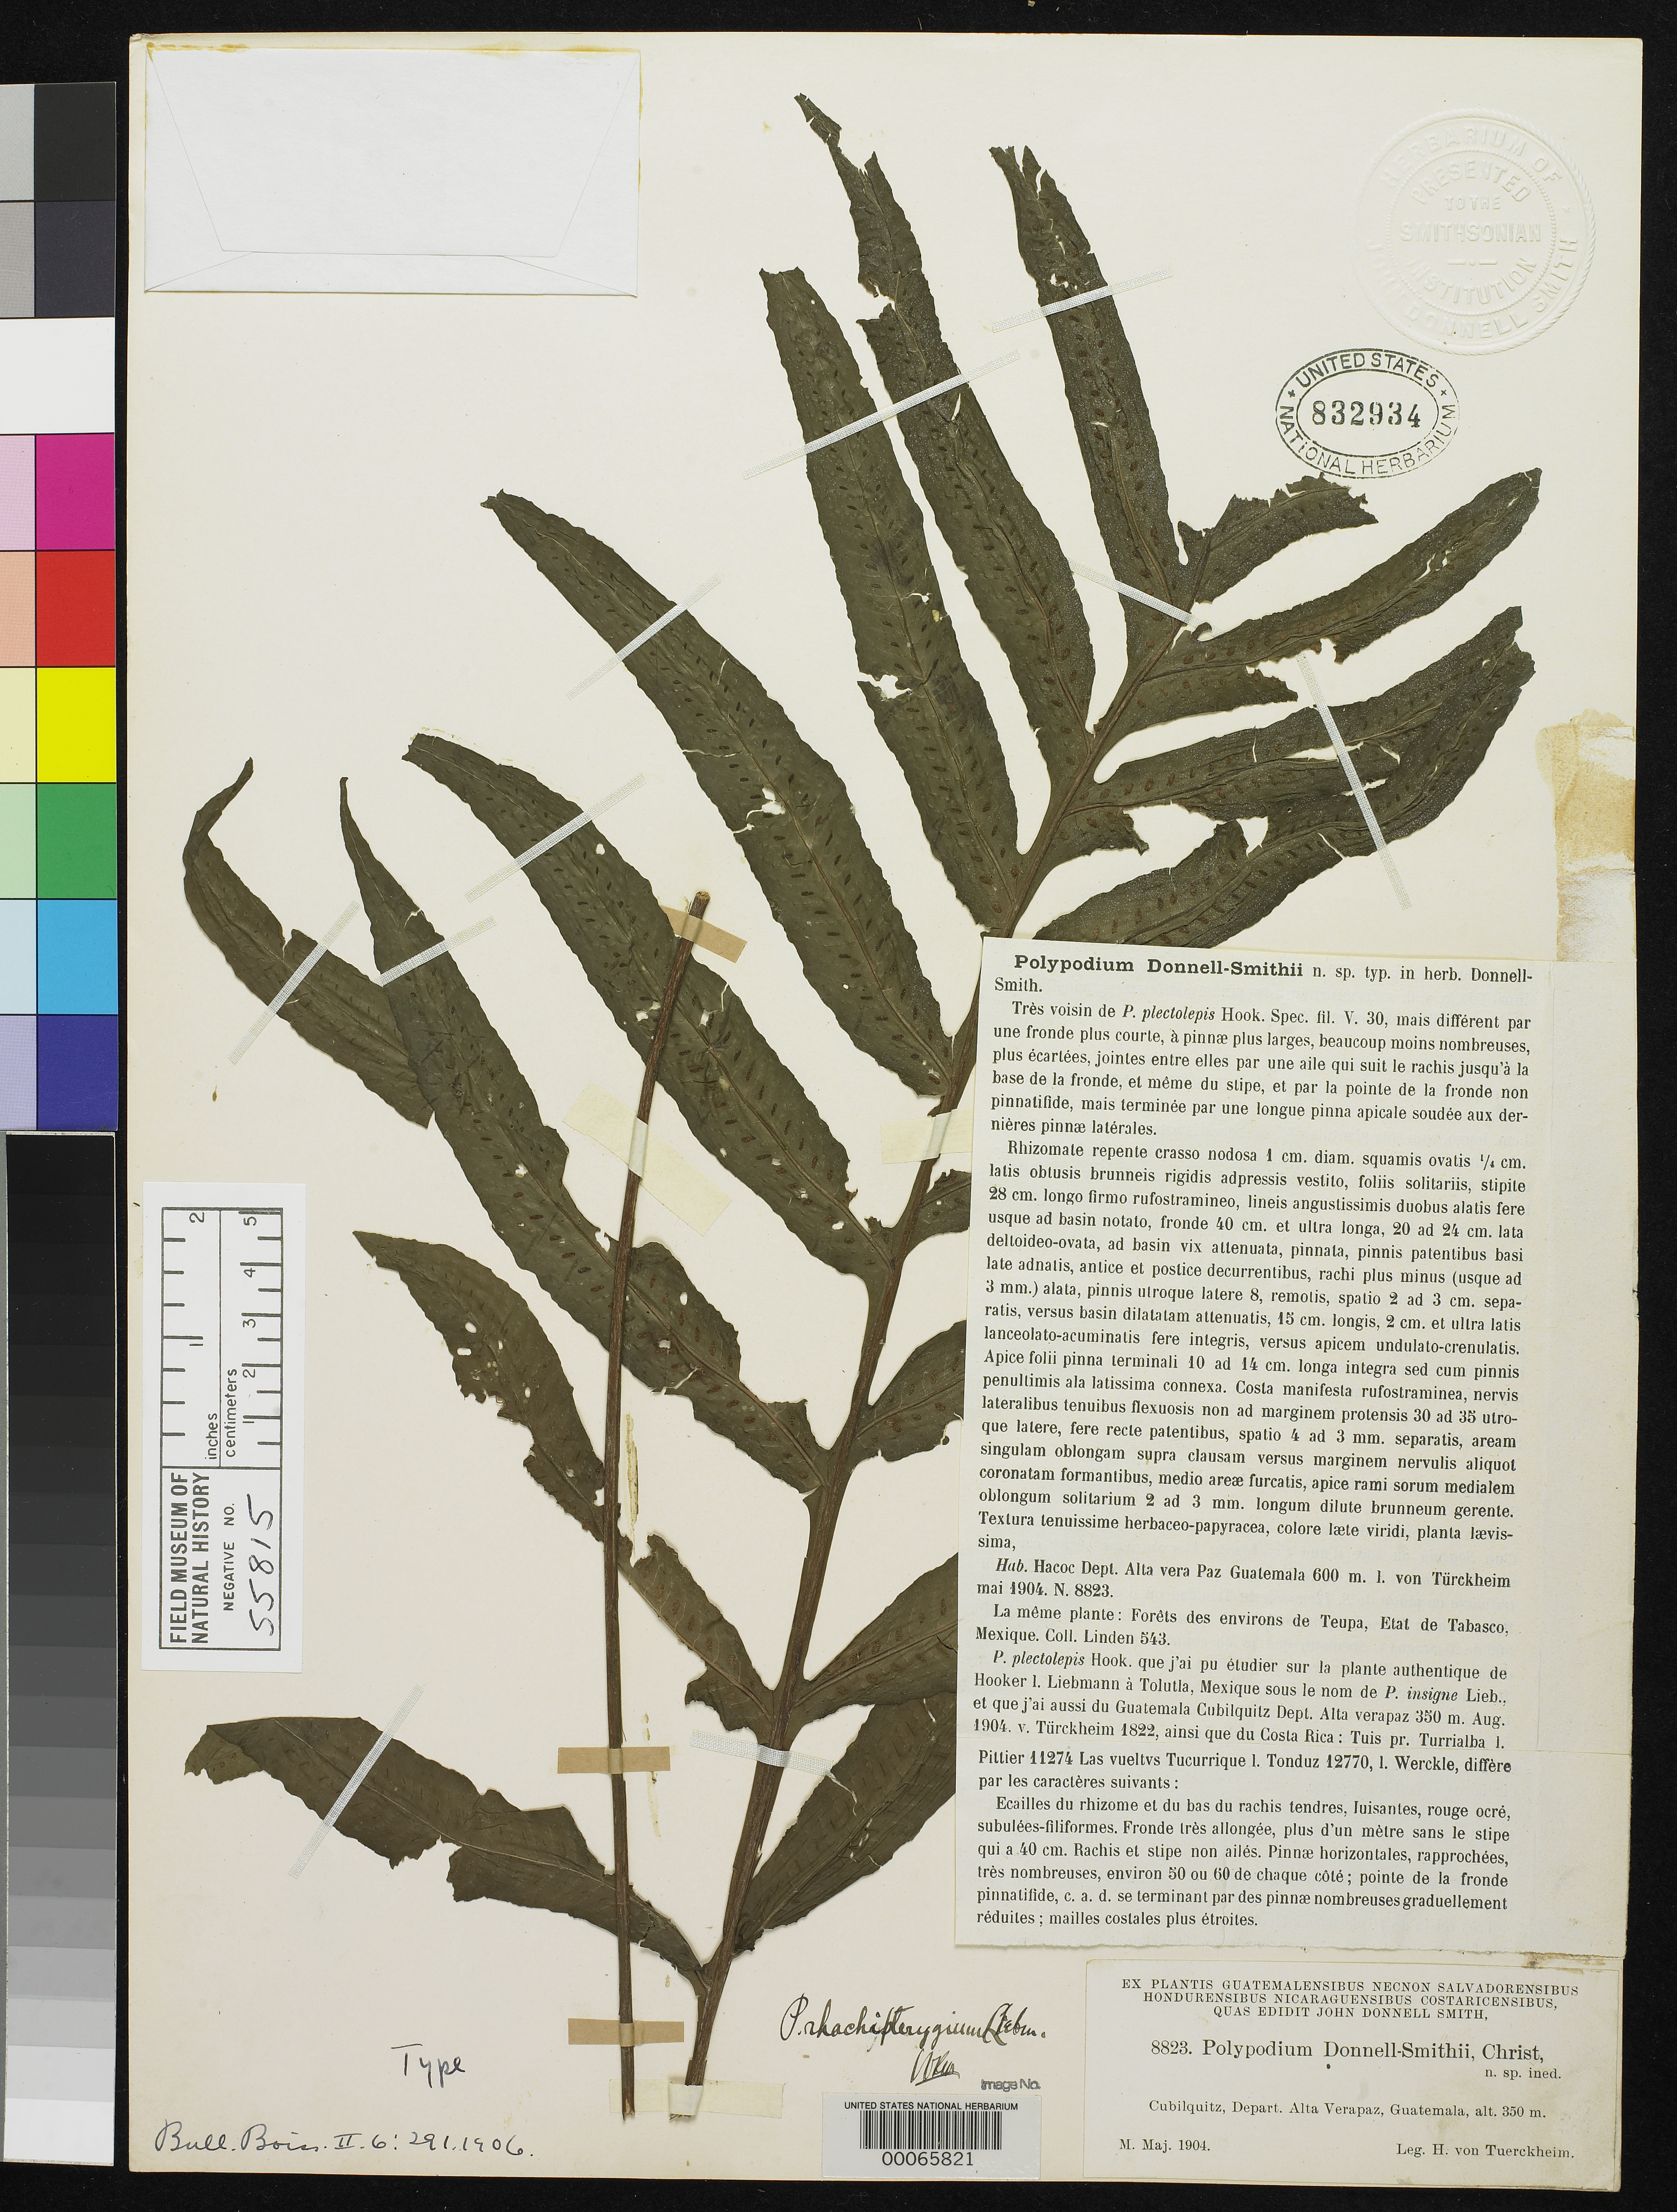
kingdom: Plantae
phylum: Tracheophyta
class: Polypodiopsida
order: Polypodiales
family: Polypodiaceae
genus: Polypodium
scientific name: Polypodium donnell-smithii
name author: Christ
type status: Holotype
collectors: H. von Türckheim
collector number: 8823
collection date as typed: May 1904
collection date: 1904-05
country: Guatemala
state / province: Alta Verapaz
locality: Cubliquitz.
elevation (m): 350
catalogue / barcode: US 832934